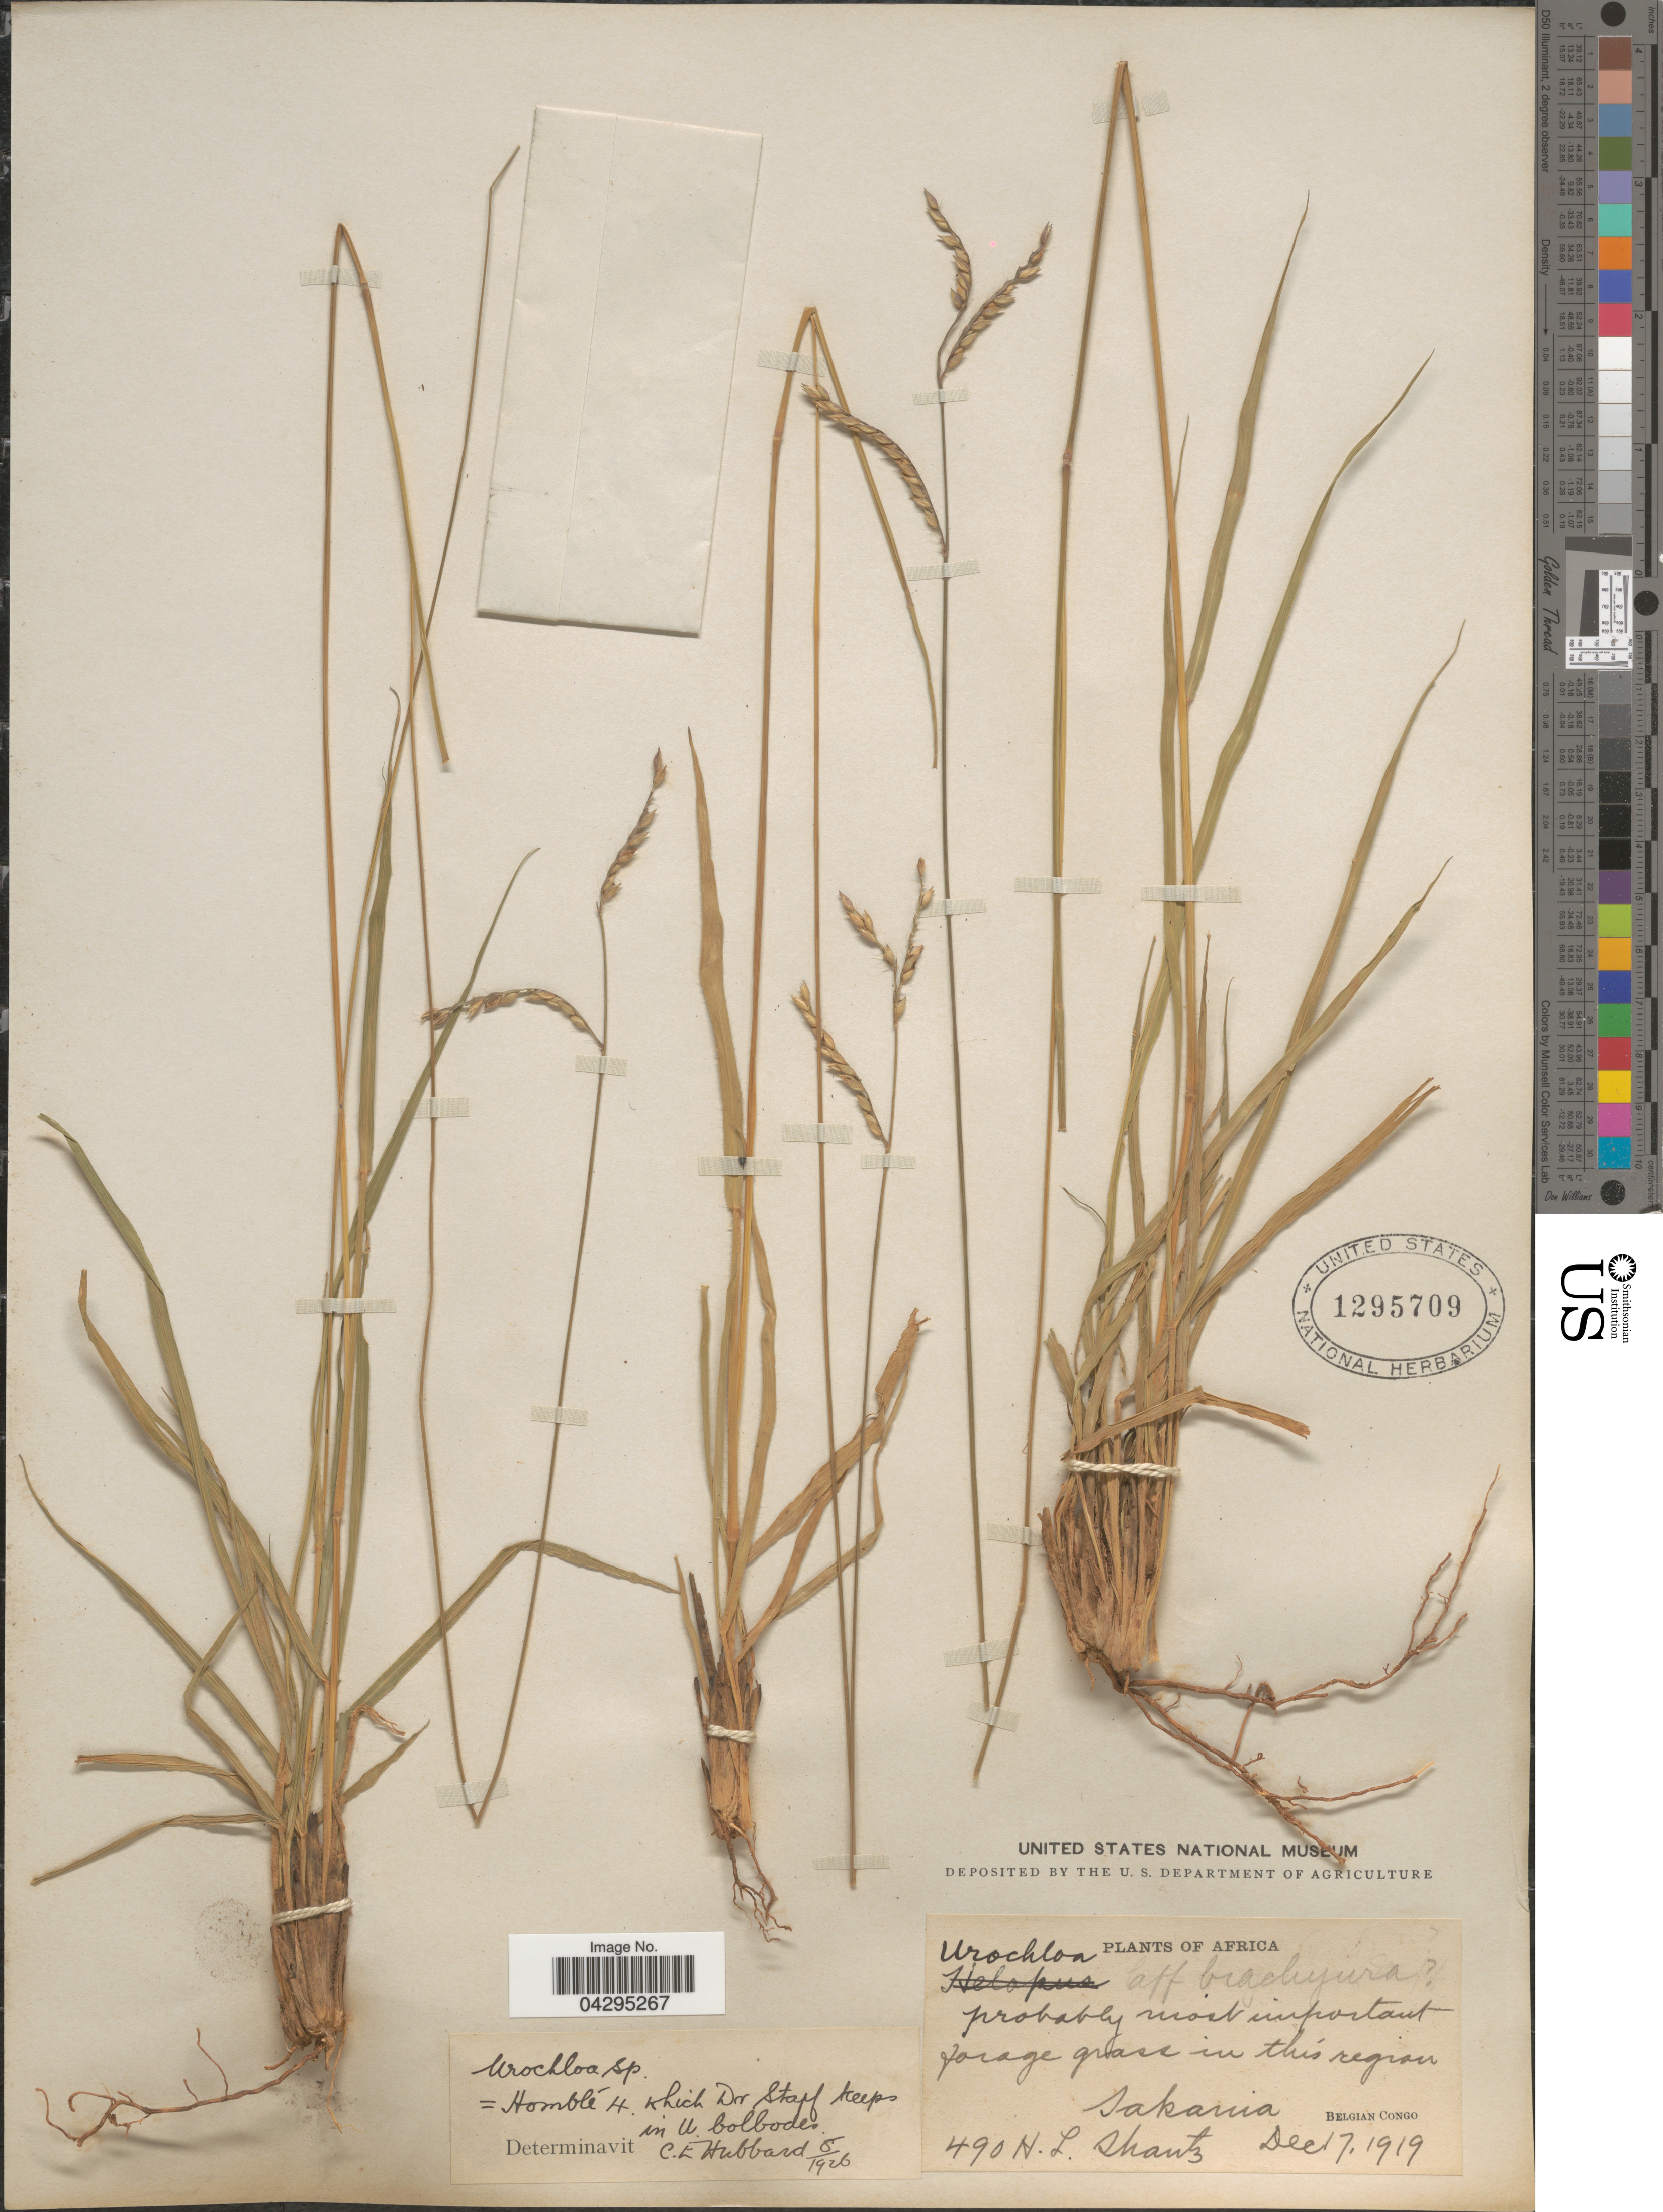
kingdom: Plantae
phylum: Tracheophyta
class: Liliopsida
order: Poales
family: Poaceae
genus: Urochloa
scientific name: Urochloa sp.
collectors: H. Shantz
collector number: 490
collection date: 1919-12-07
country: Congo, Democratic Republic of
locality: Sakama. Belgian Congo.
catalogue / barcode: US 1295709